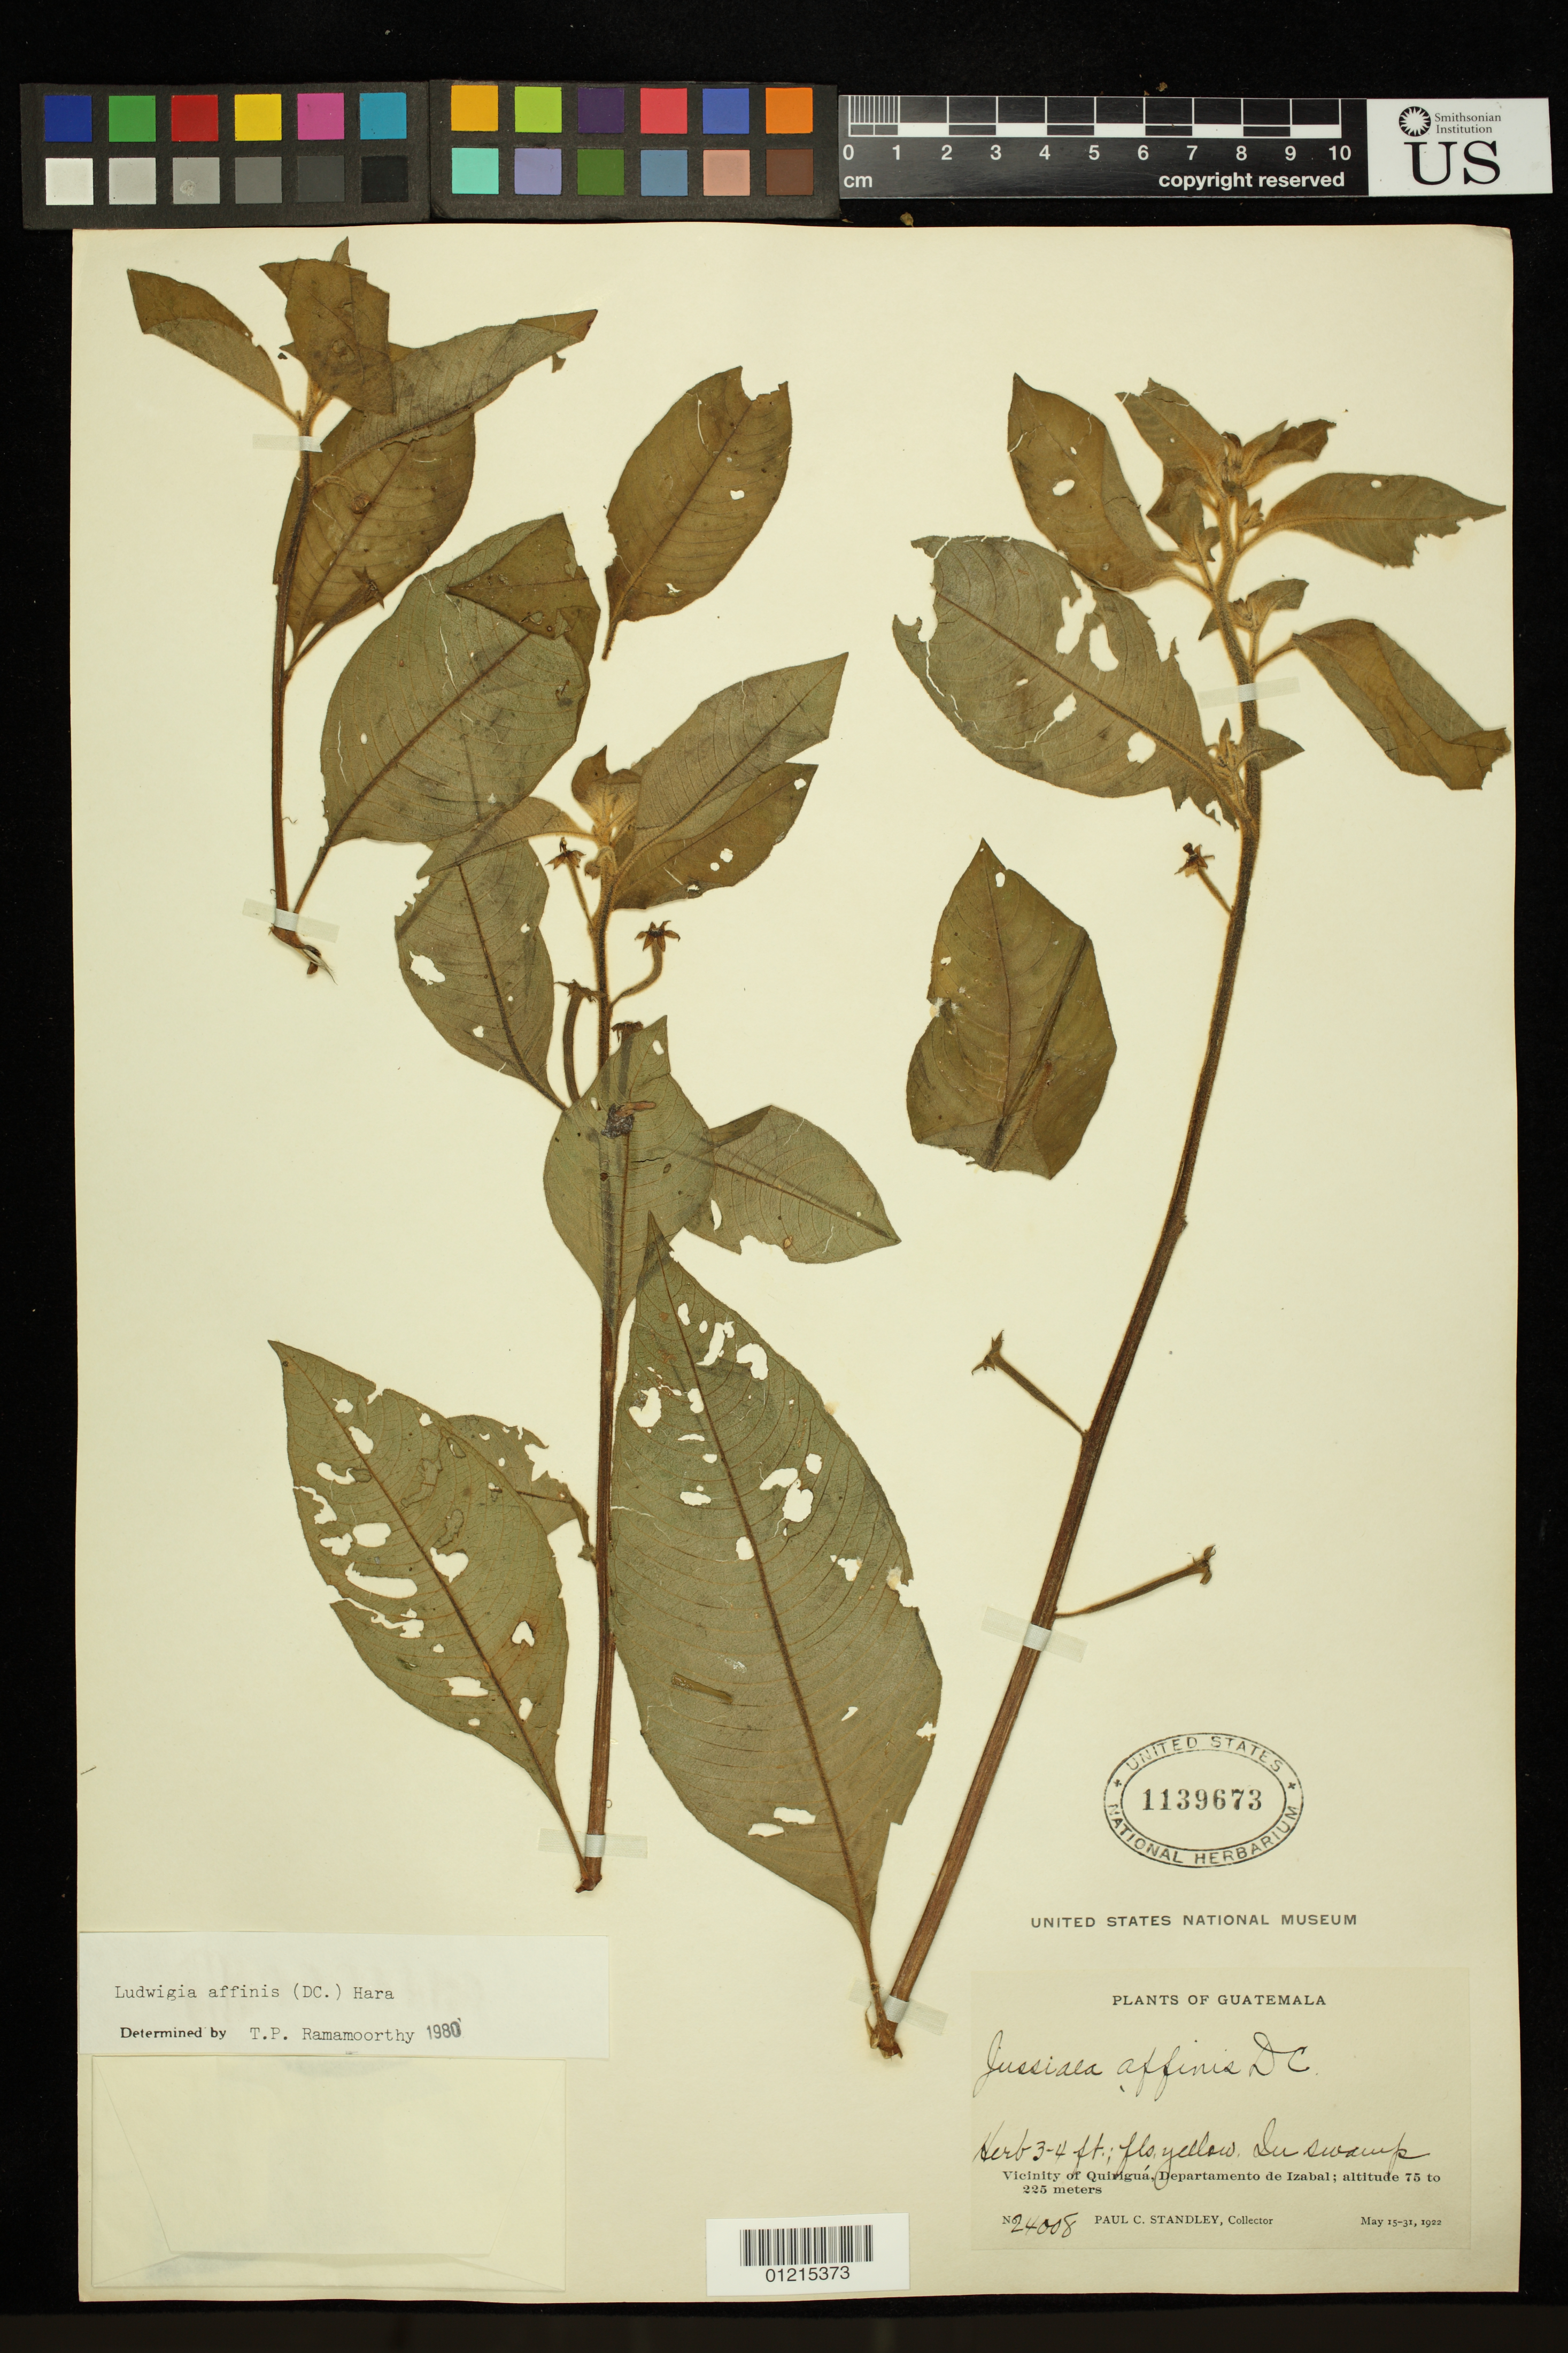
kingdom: Plantae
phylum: Tracheophyta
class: Magnoliopsida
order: Myrtales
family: Onagraceae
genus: Ludwigia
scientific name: Ludwigia affinis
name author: (DC.) H. Hara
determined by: Ramamoorthy, T. P.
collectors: P. C. Standley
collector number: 24008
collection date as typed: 15 May 1922 to 31 Mar 1922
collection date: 1922-03-31/1922-05-15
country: Guatemala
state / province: Izabal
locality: Vicinity of Quiriguá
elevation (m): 75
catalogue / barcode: US 1139673